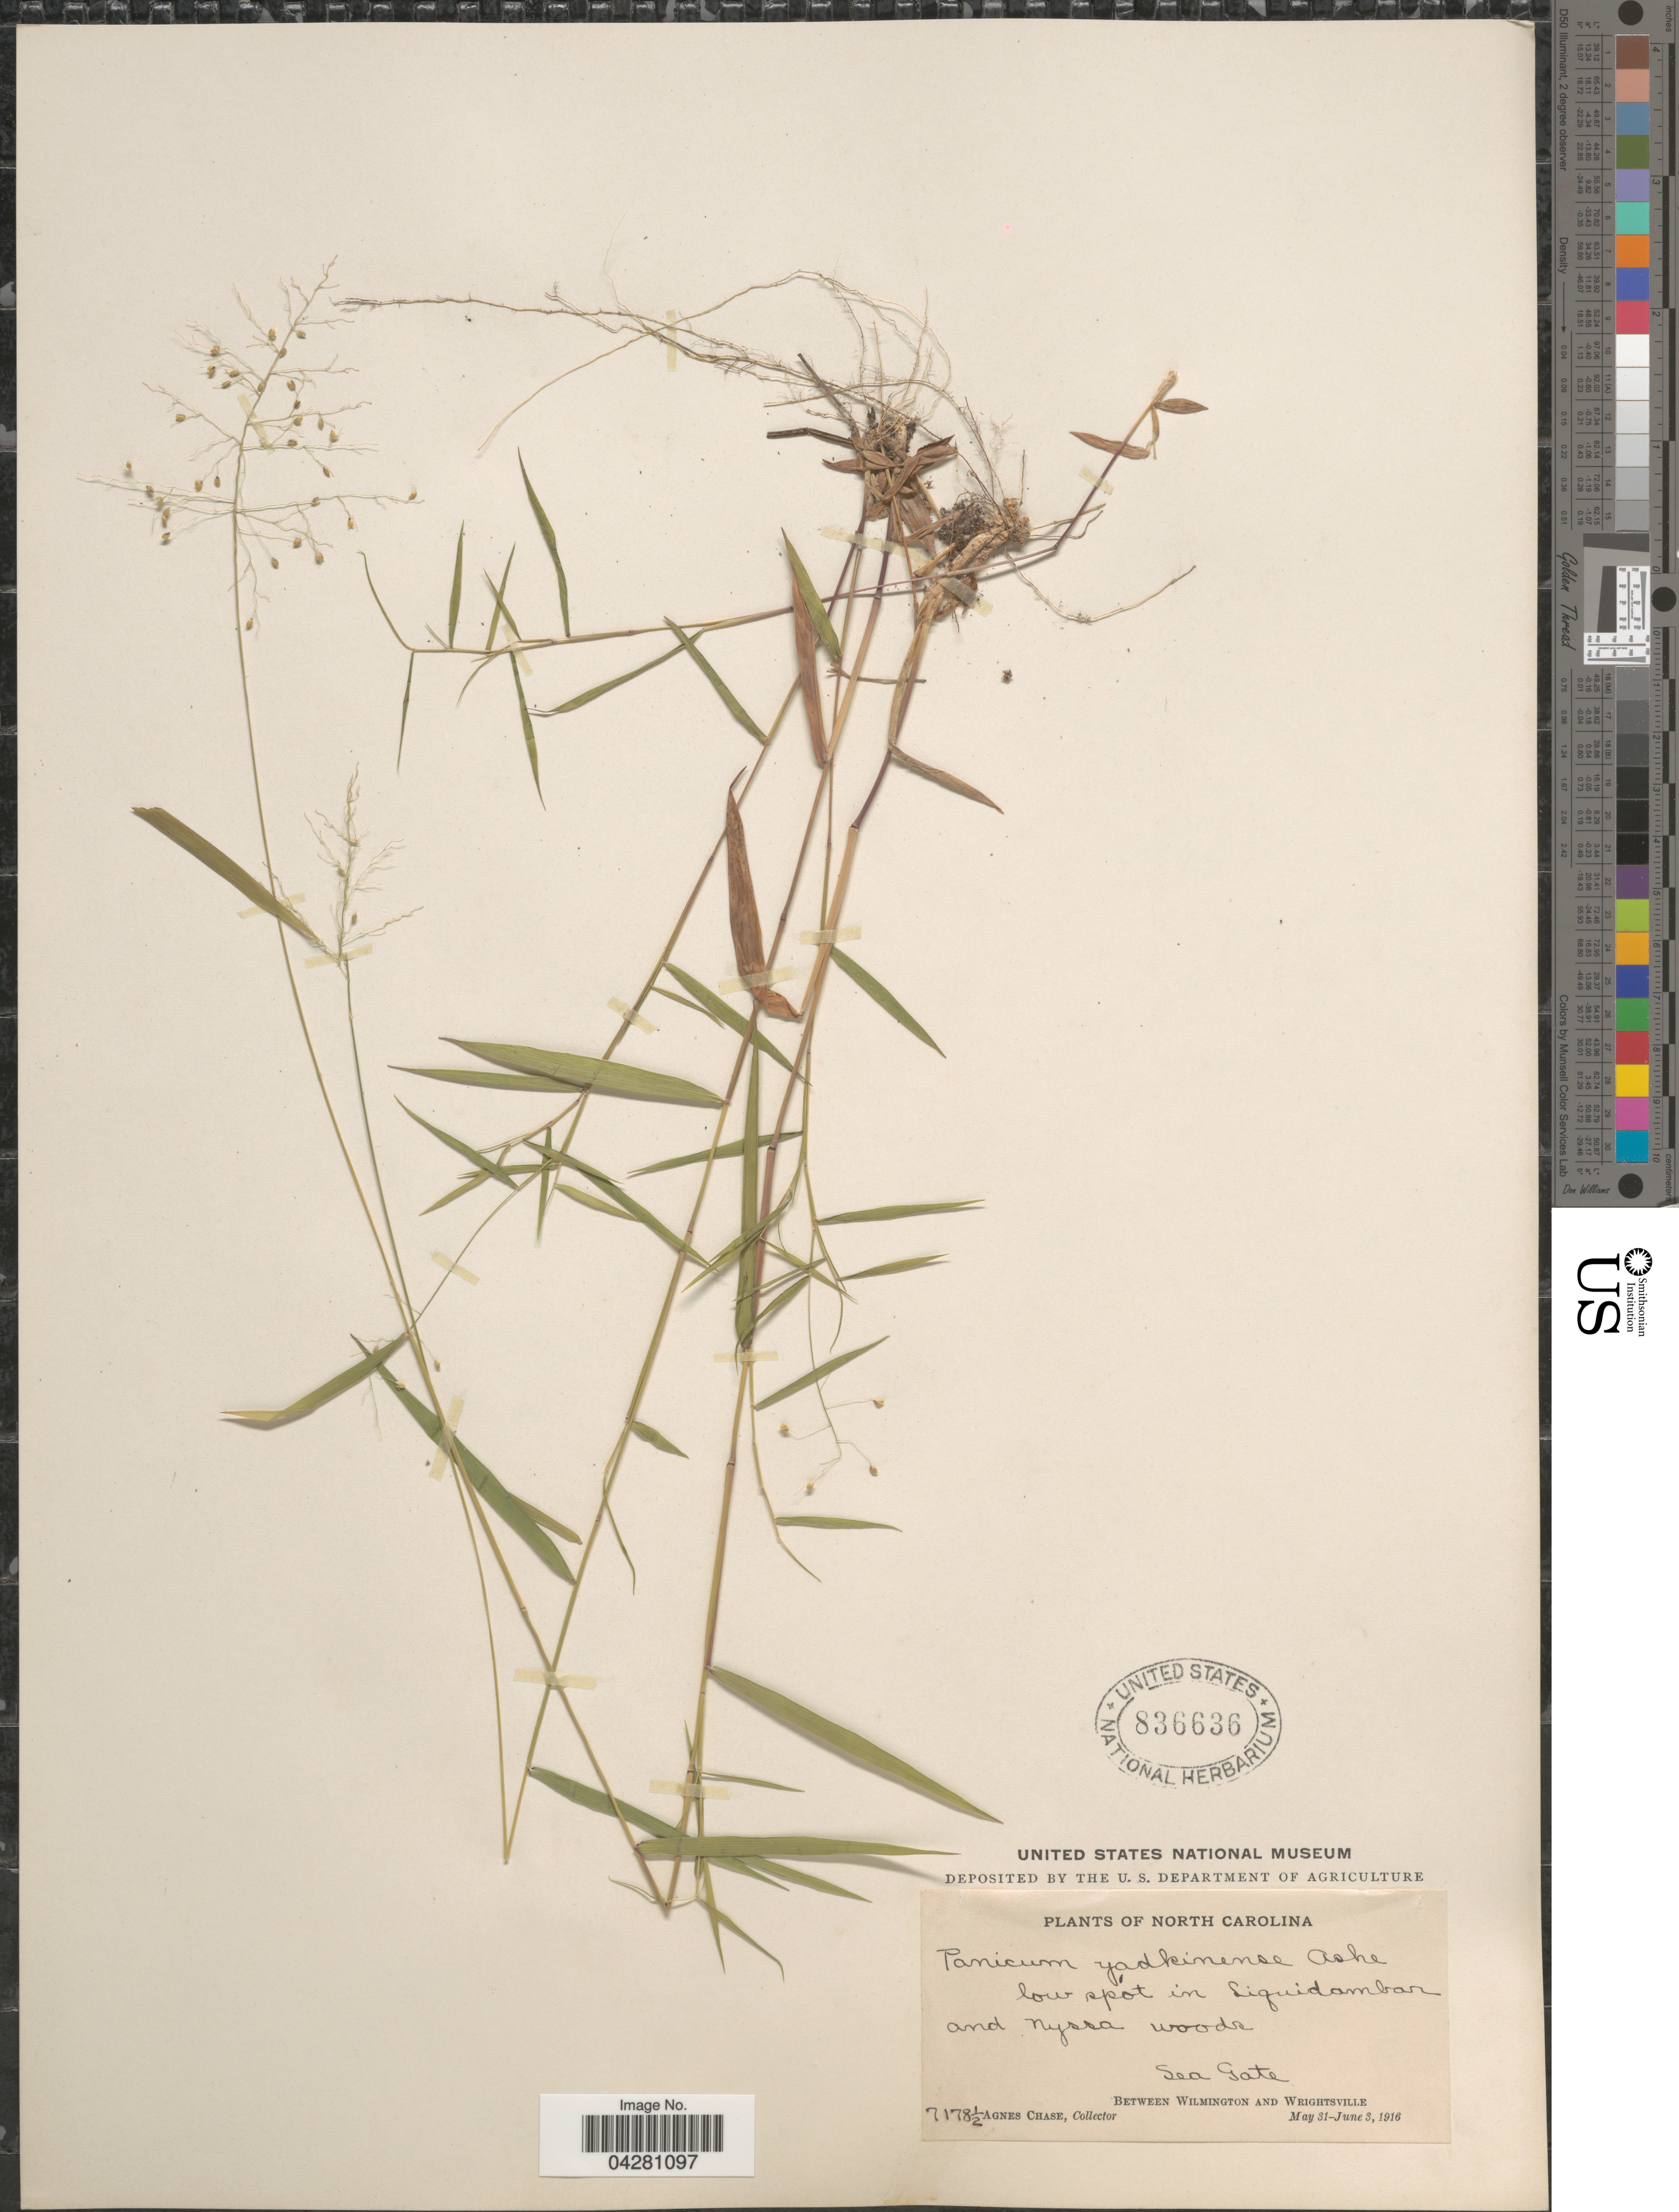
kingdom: Plantae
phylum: Tracheophyta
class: Liliopsida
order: Poales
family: Poaceae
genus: Dichanthelium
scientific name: Dichanthelium dichotomum var. dichotomum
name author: (L.) Gould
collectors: A. Chase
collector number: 7178½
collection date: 1916-05-31/1916-06-03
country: United States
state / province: North Carolina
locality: Low spot in Liquidambar and Nyssa woods. Sea Gate. Between Wilmington and Wrightsville.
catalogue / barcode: US 836636